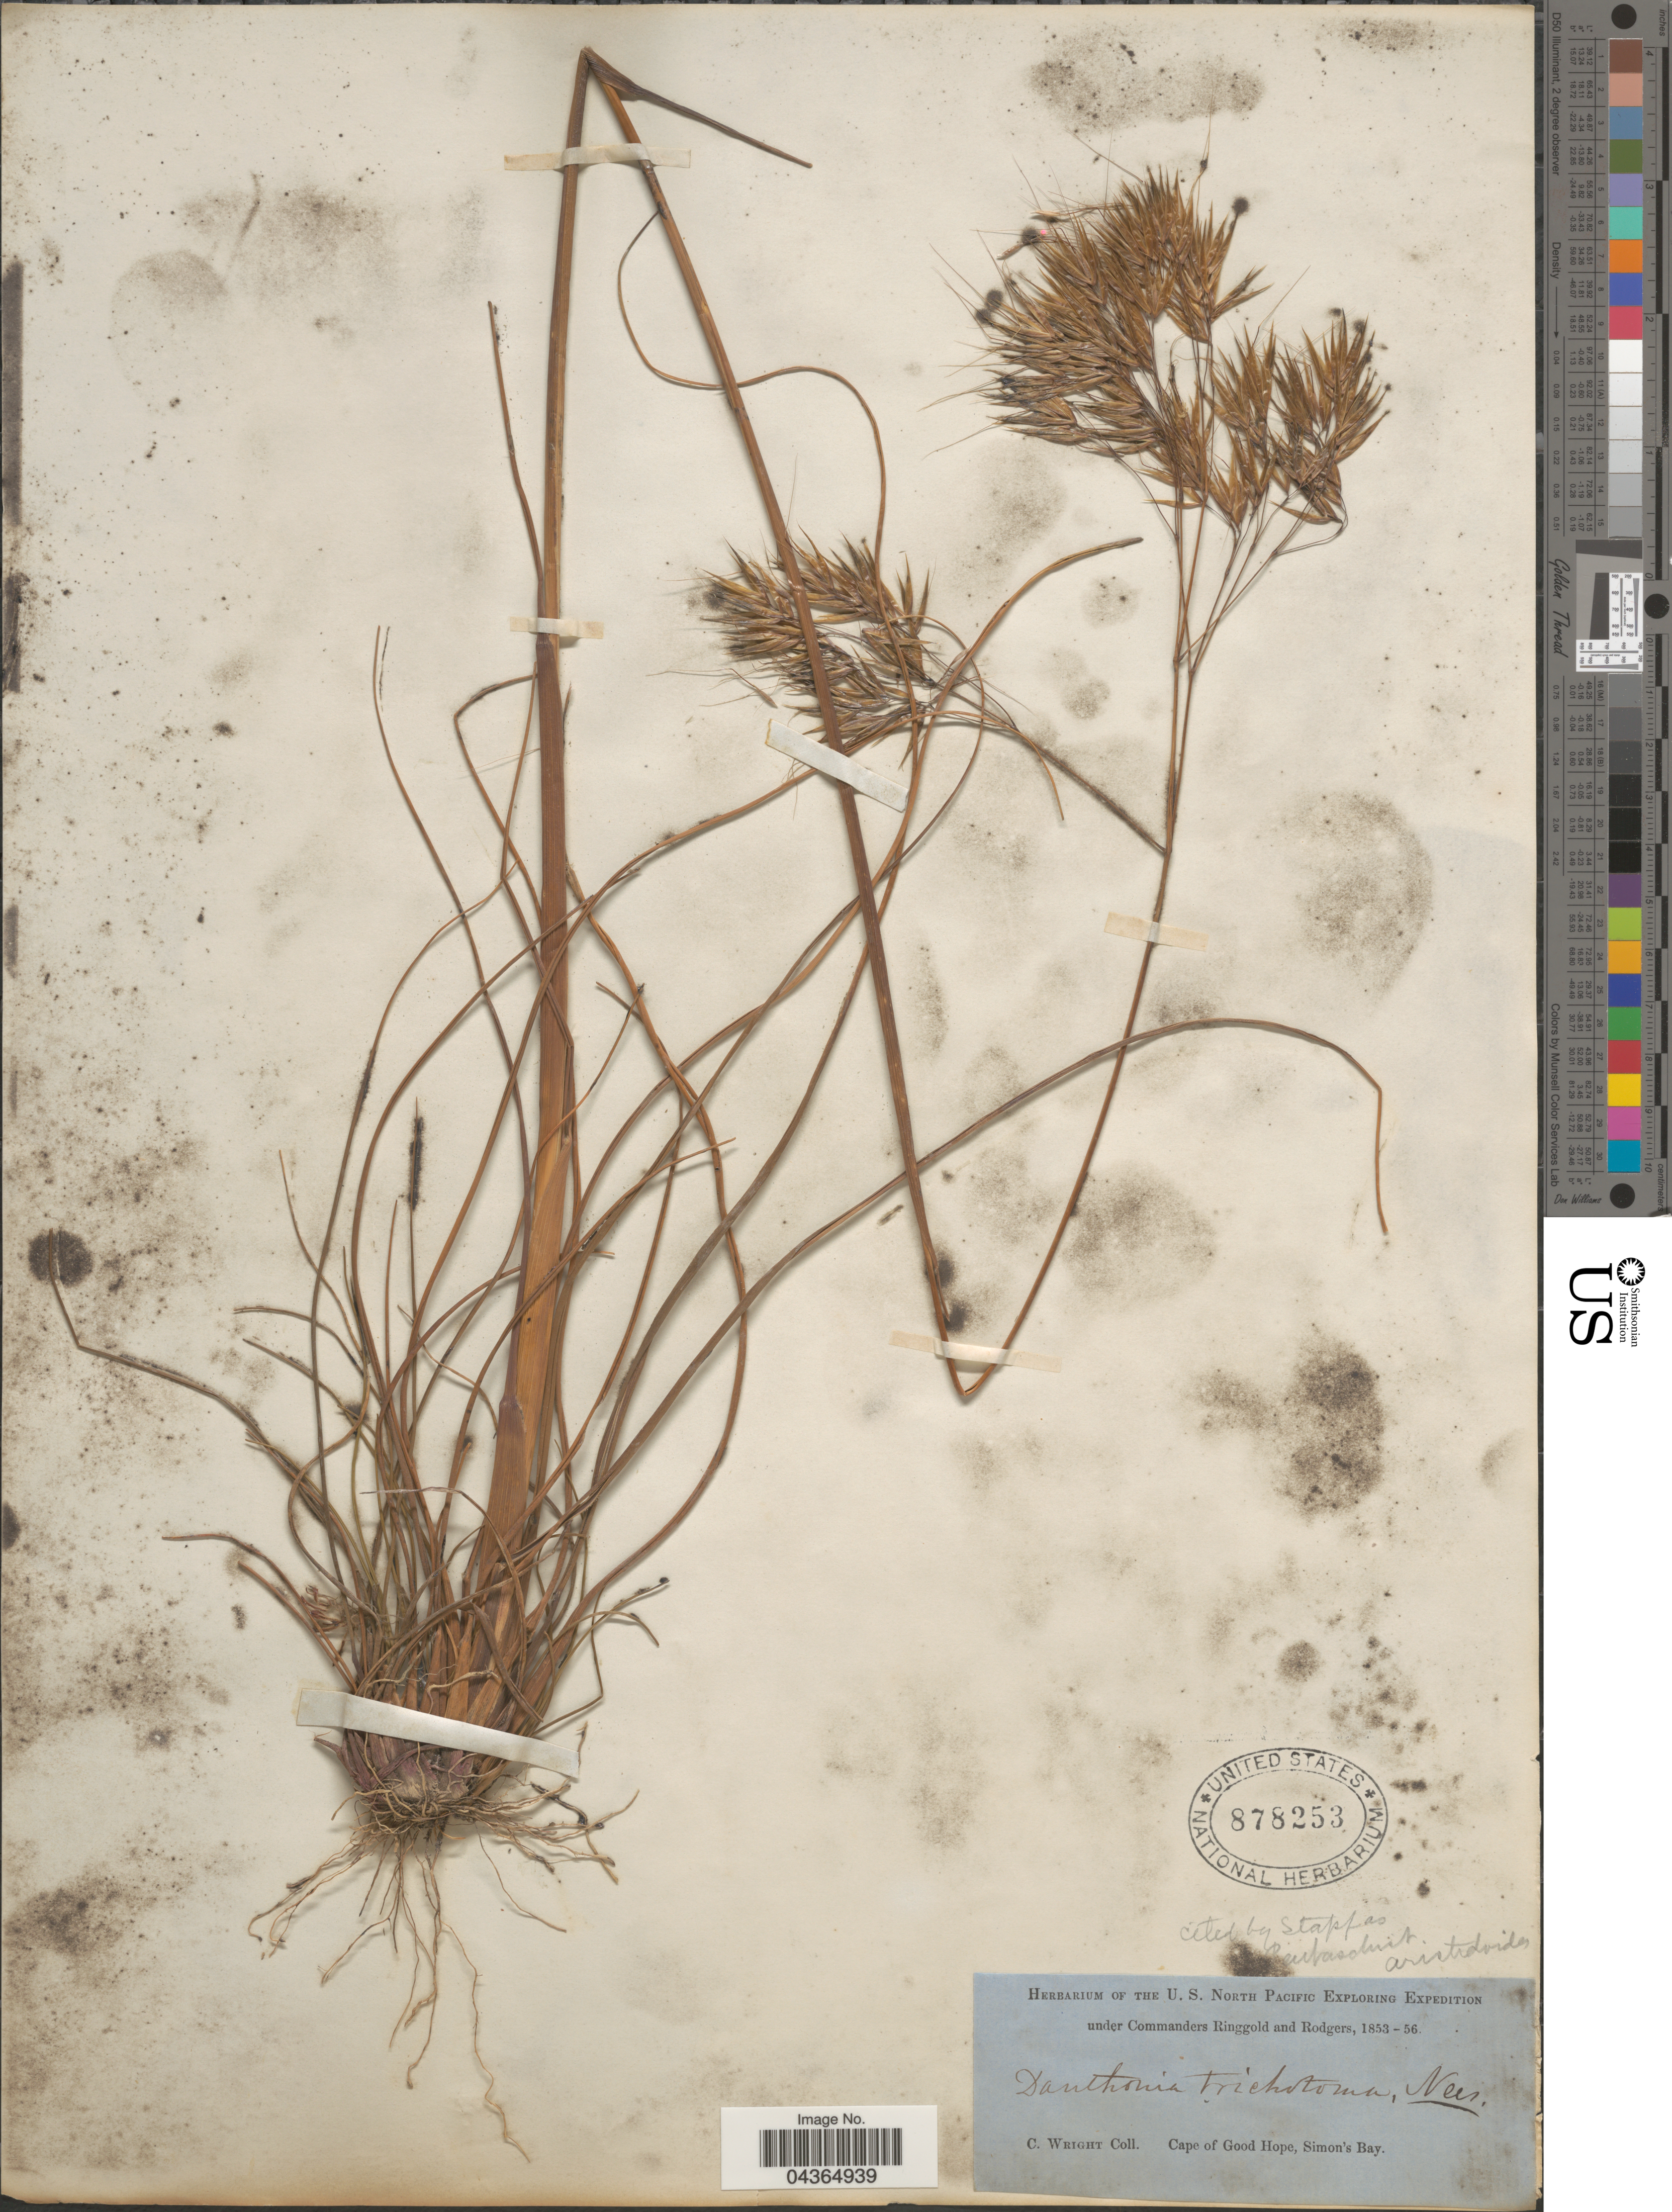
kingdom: Plantae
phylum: Tracheophyta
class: Liliopsida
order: Poales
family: Poaceae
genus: Pentameris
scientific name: Pentameris aristidoides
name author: (Thunb.) Galley & H.P. Linder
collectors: C. Wright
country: South Africa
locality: The U.S. North Pacific Exploring Expedition. Cape of Good Hope, Simon's Bay.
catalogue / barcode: US 878253